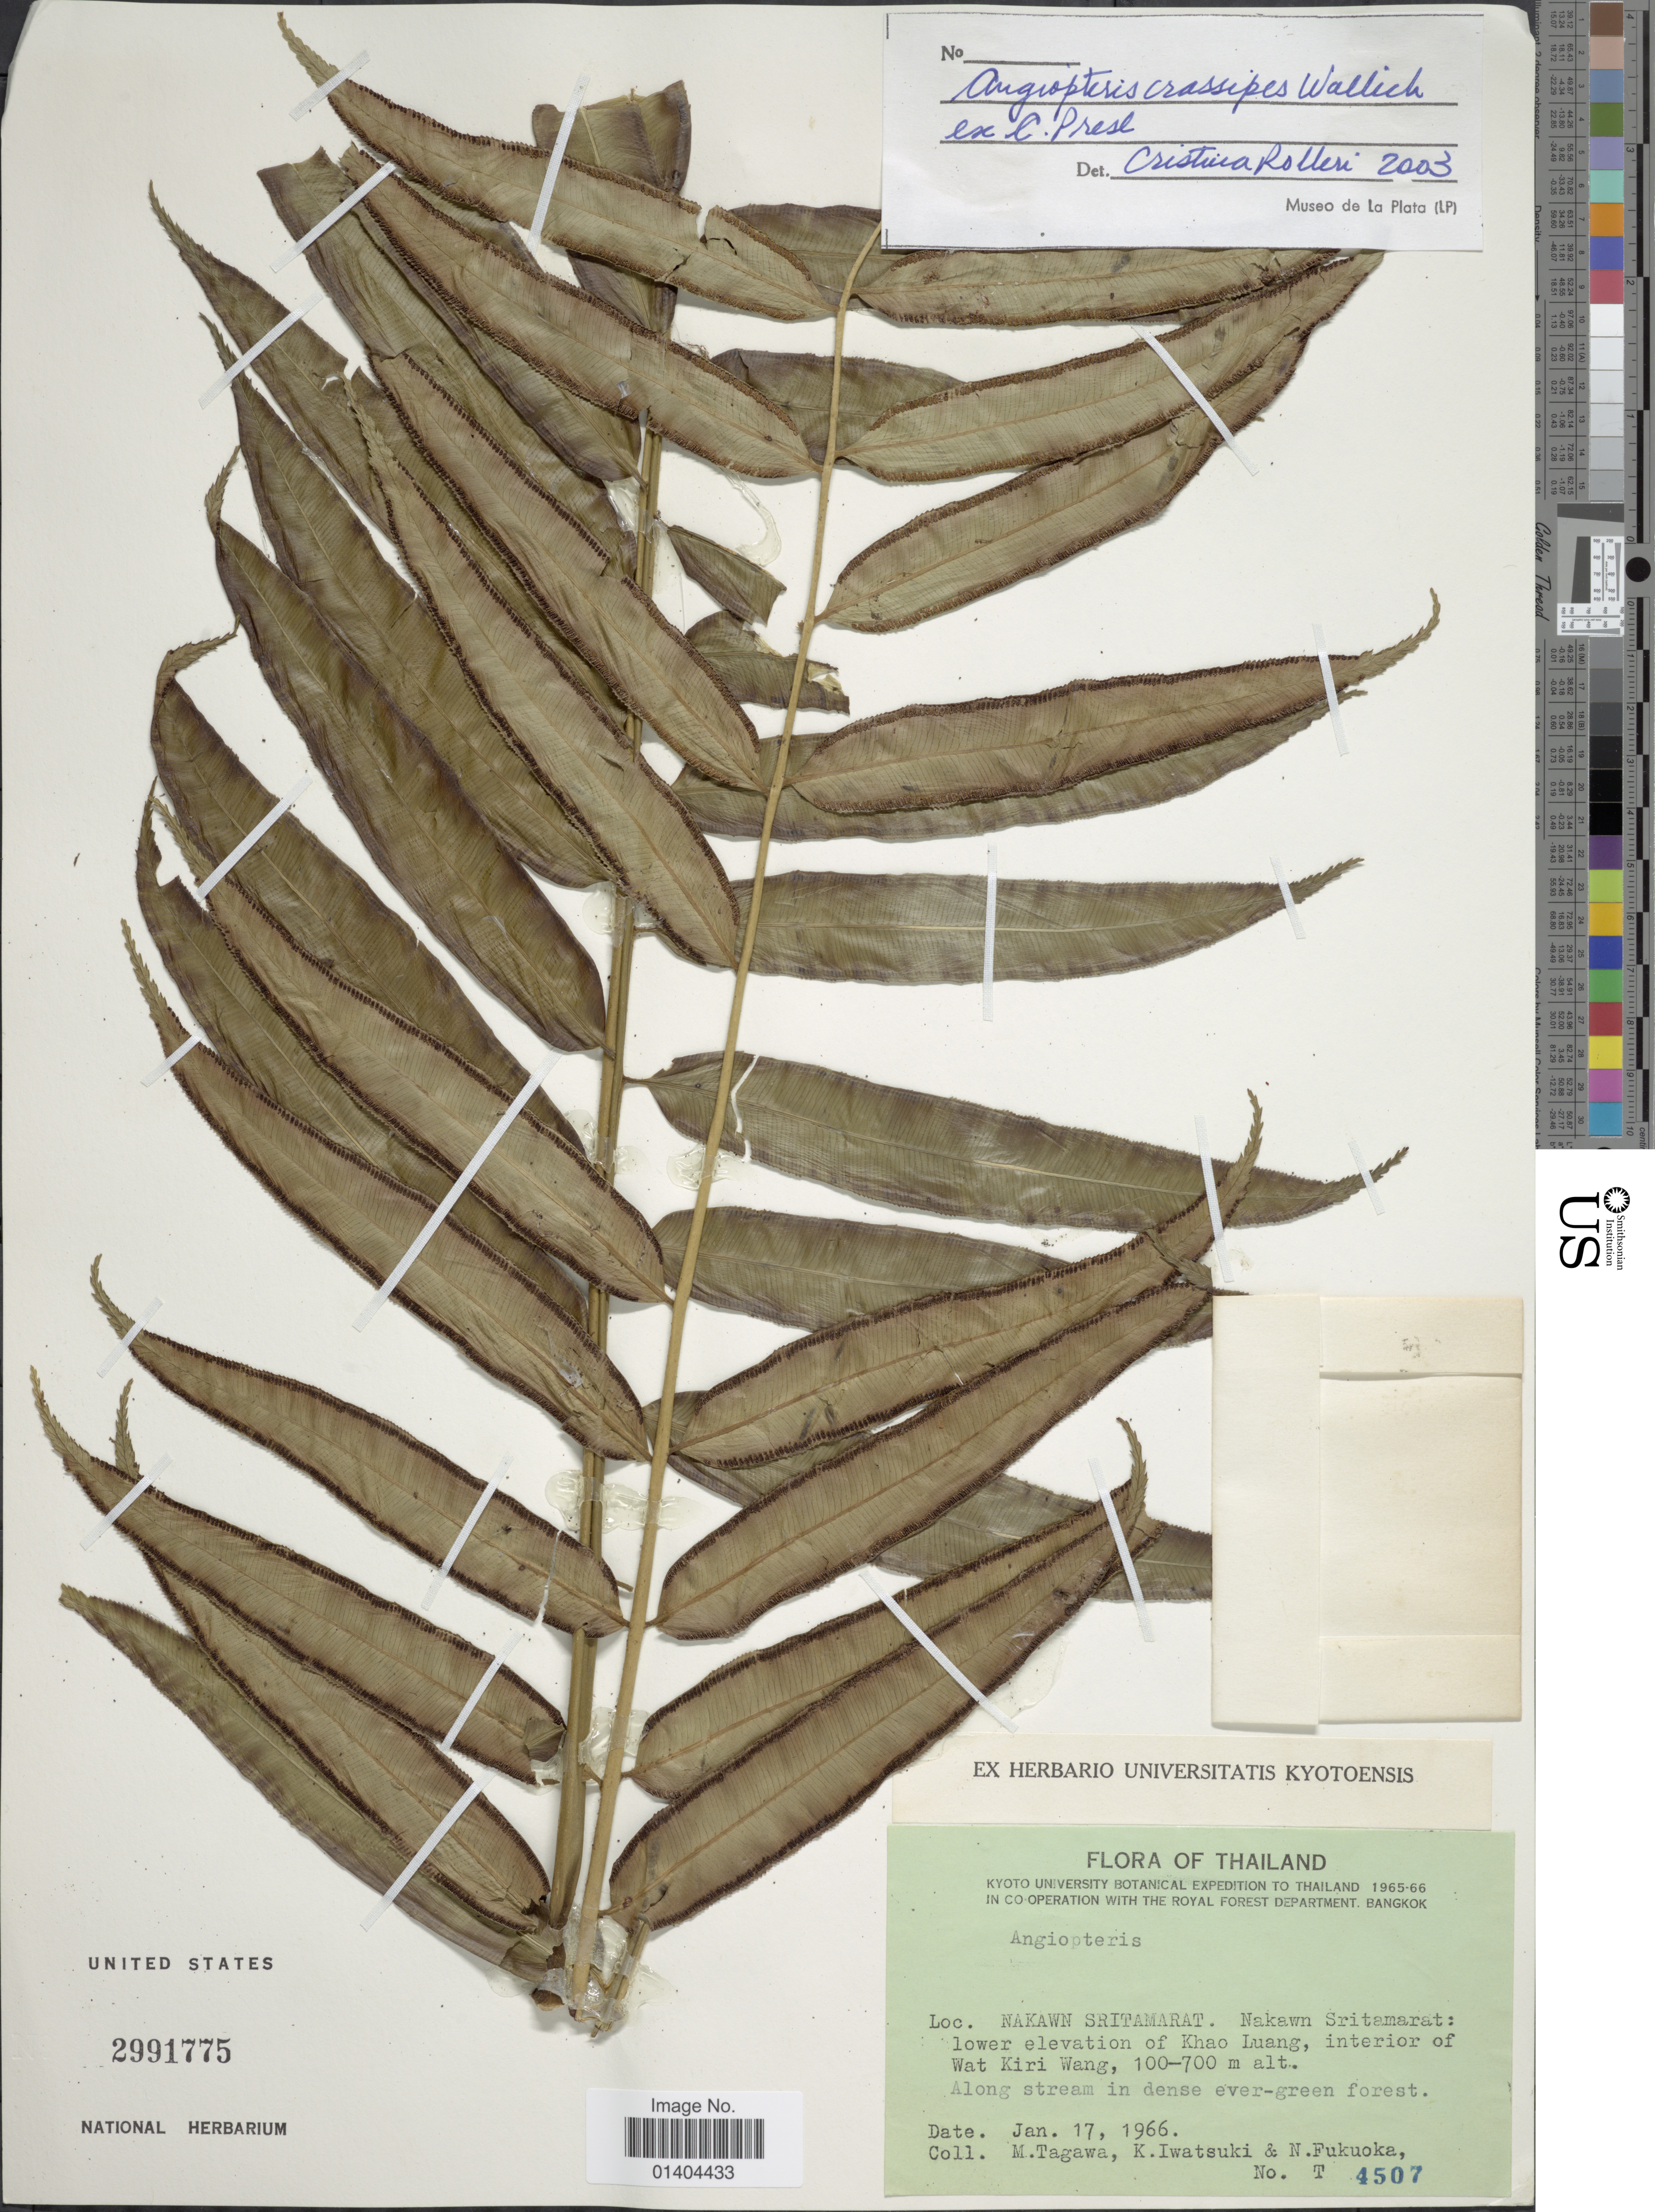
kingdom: Plantae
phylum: Tracheophyta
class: Polypodiopsida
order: Marattiales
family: Marattiaceae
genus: Angiopteris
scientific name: Angiopteris crassipes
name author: Wall. ex C. Presl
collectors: M. Tagawa, K. Iwatsuki & N. Fukuoka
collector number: T4507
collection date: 1966-01-17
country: Thailand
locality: Nakawn Sritamarat: lower elevation of Khao Luang, interior of Wat Kiri Wang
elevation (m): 100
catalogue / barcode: US 2991775